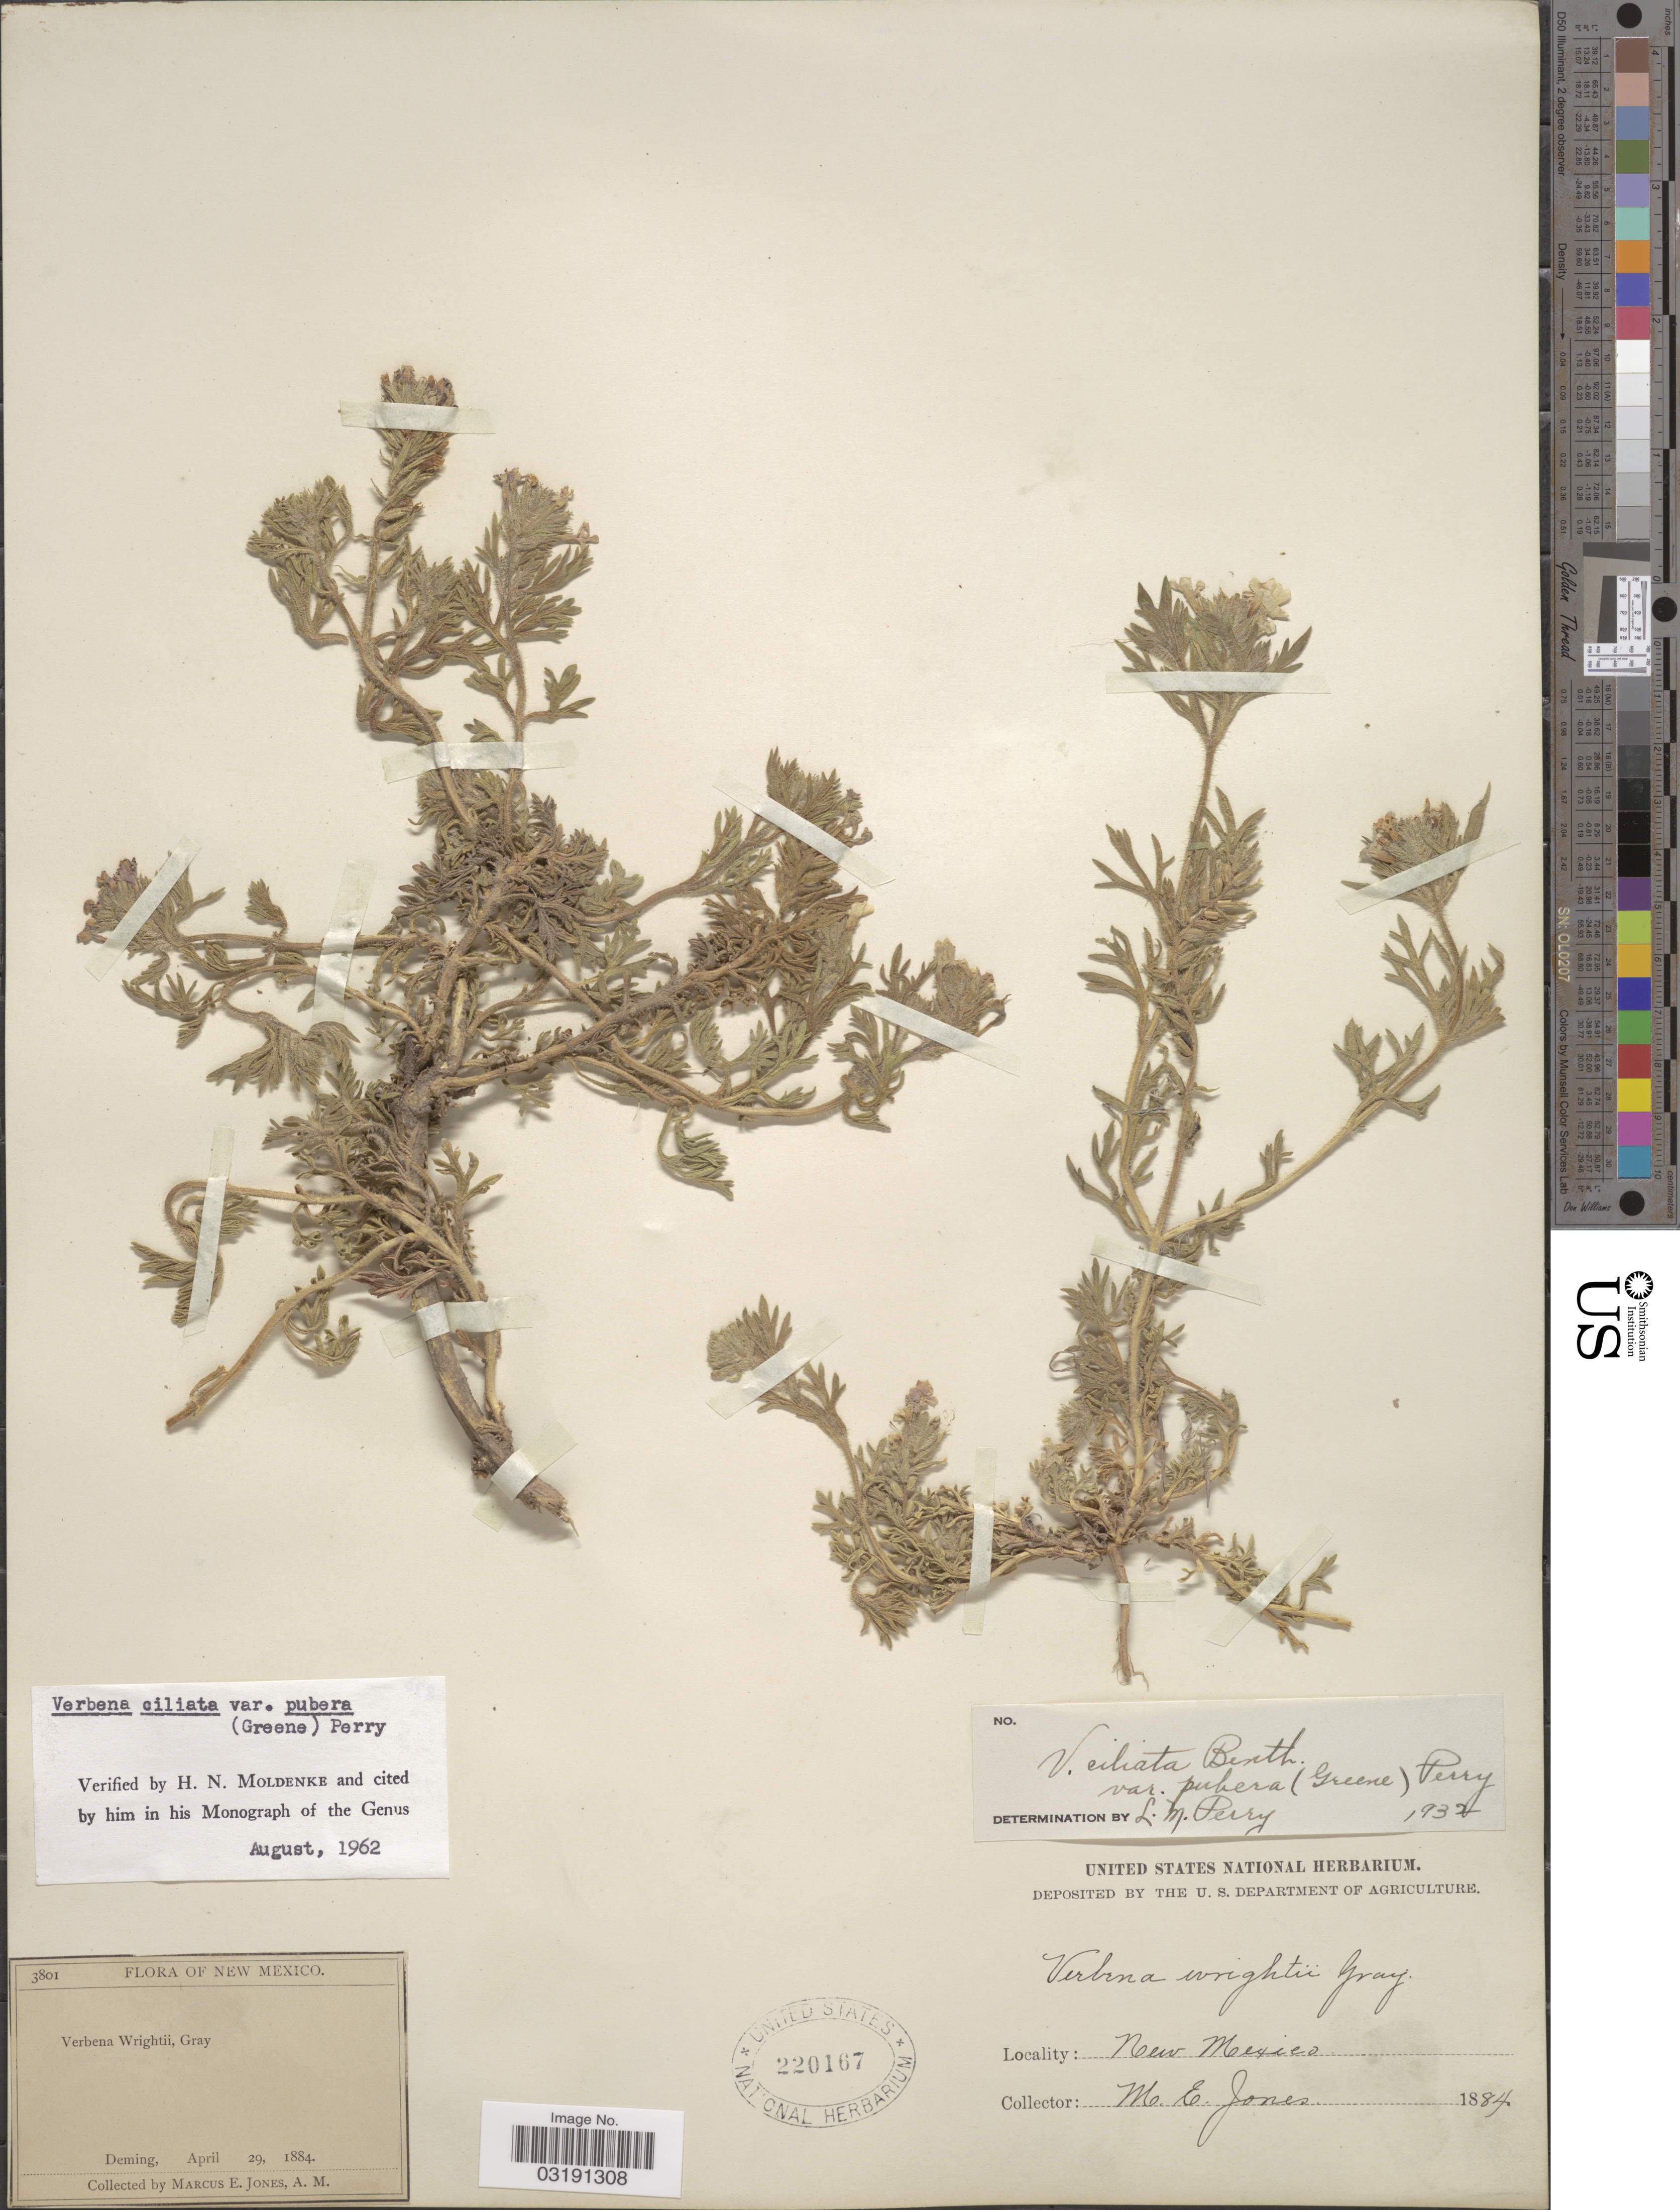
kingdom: Plantae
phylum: Tracheophyta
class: Magnoliopsida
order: Lamiales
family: Verbenaceae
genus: Verbena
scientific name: Verbena ciliata var. pubera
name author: (Greene) L.M. Perry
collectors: M. E. Jones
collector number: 3801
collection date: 1884-04-29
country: United States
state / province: New Mexico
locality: Deming.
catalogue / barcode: US 220167